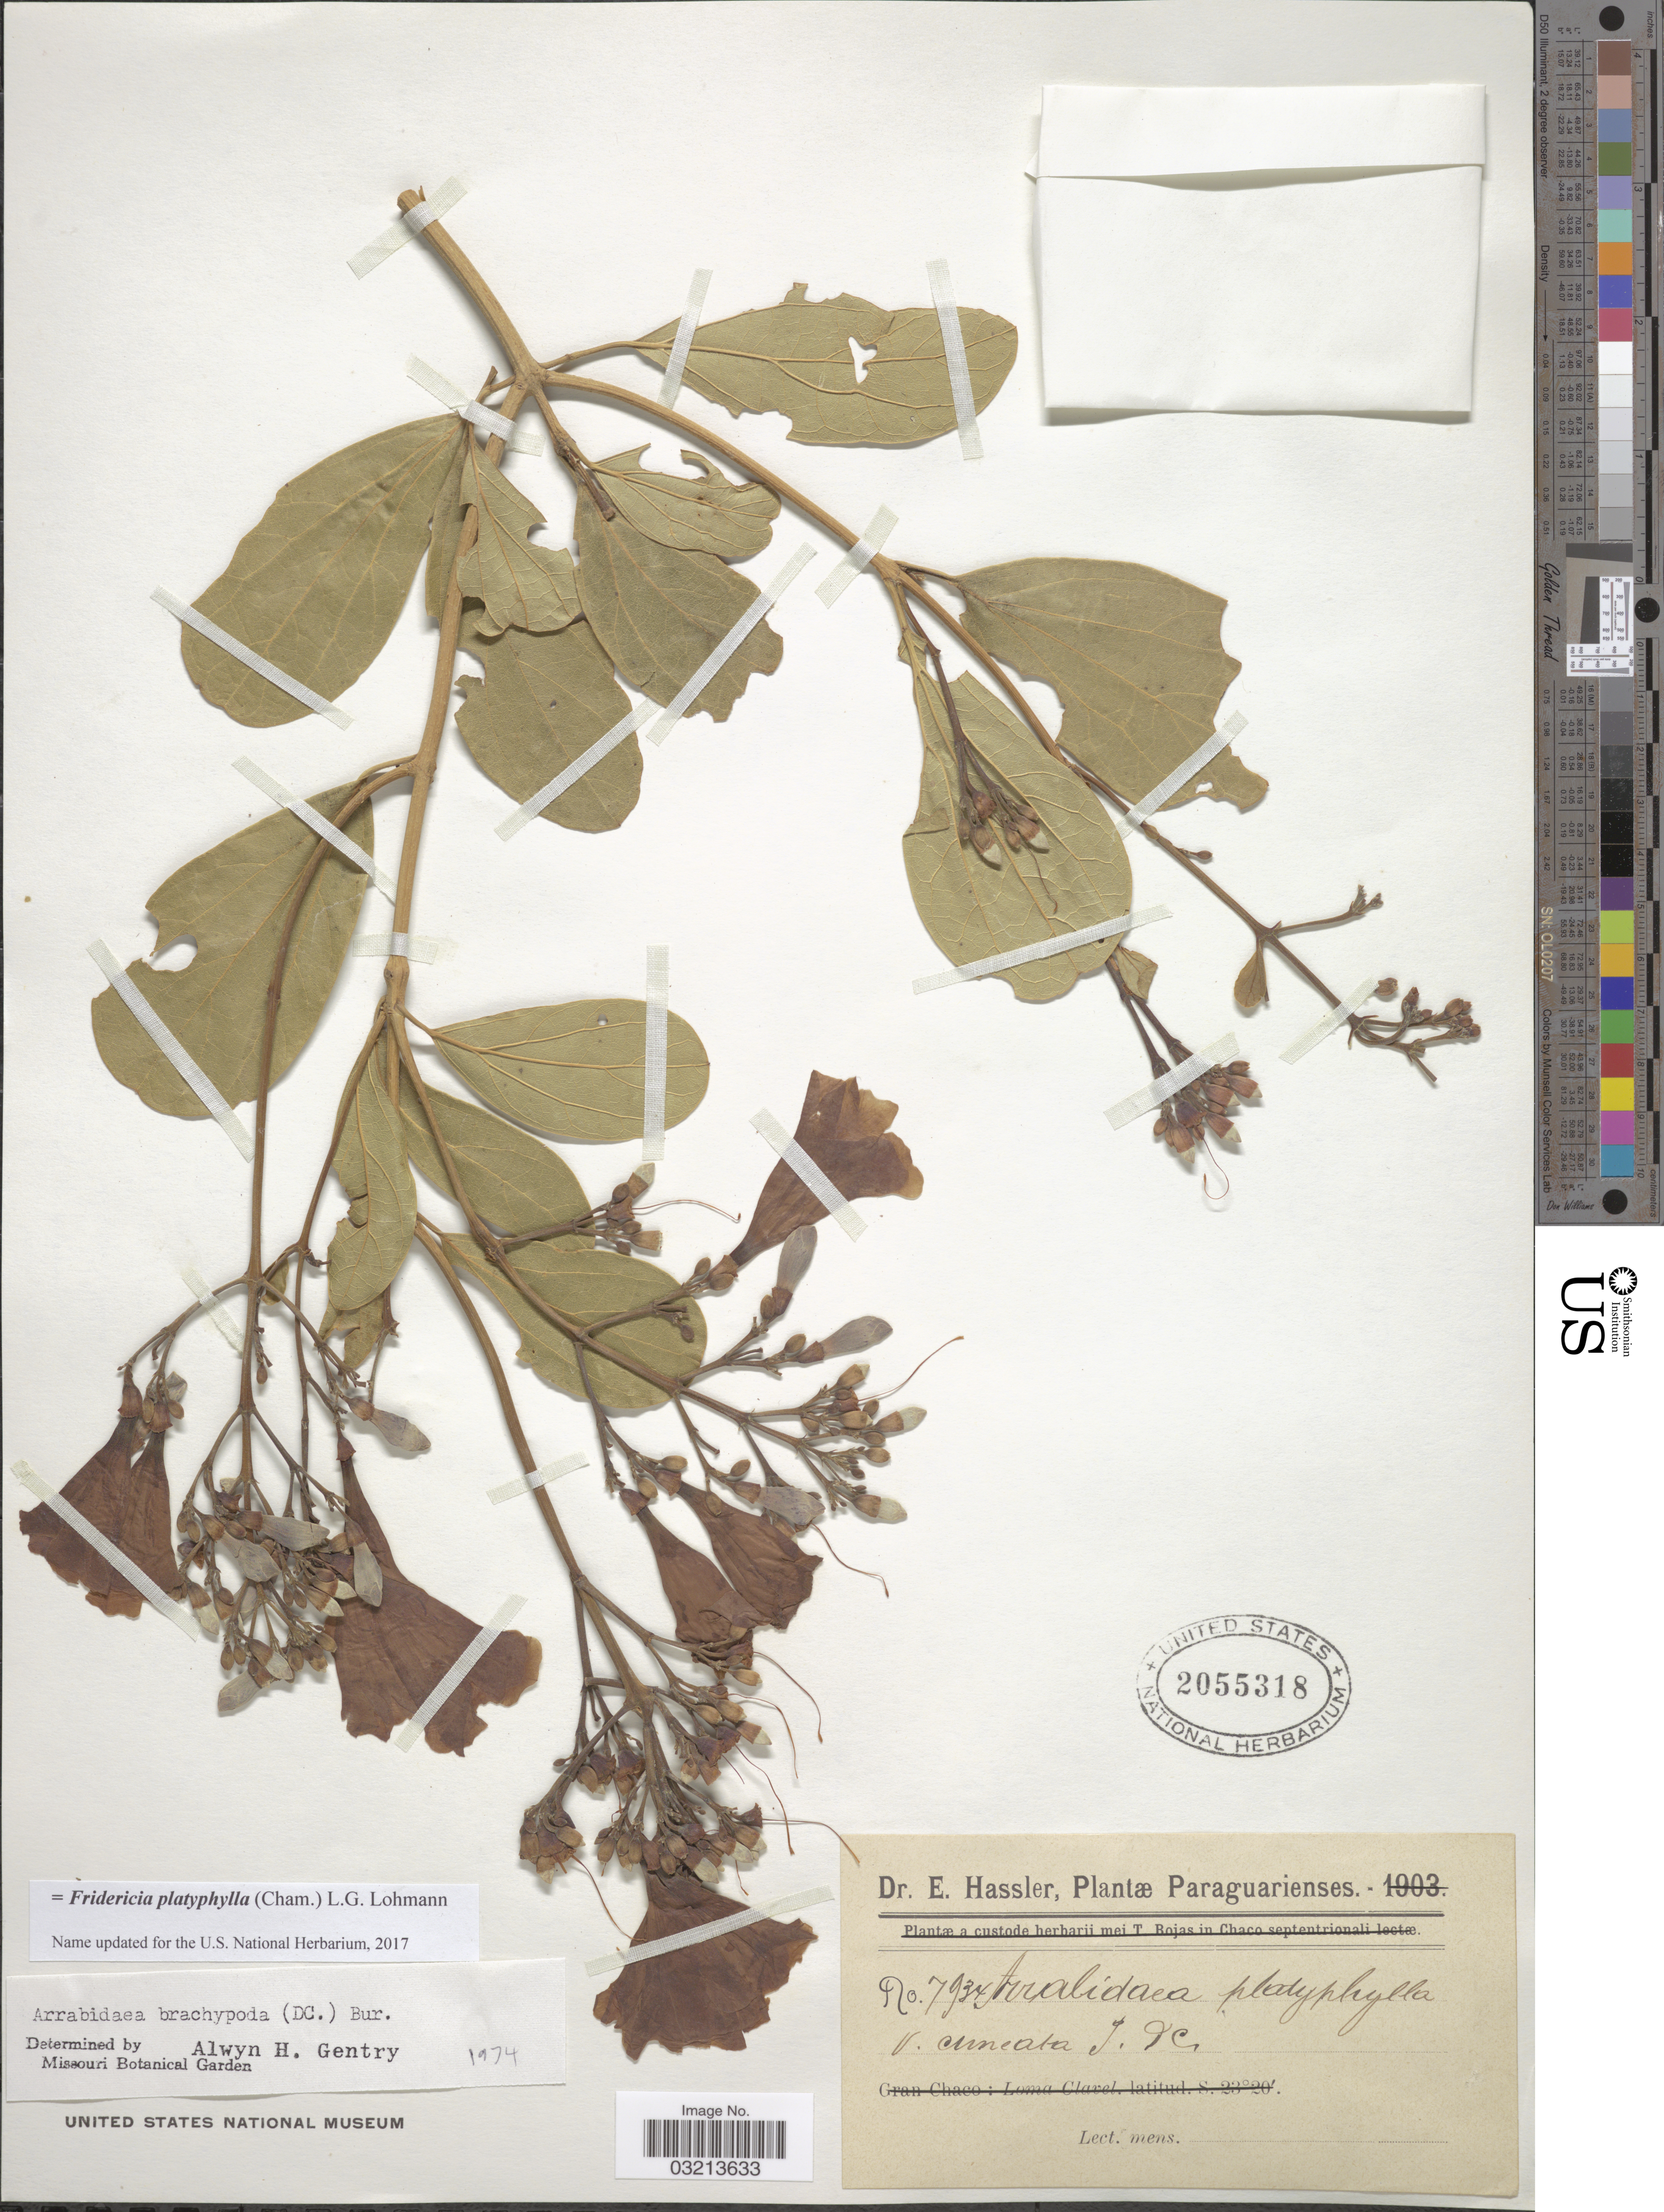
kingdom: Plantae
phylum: Tracheophyta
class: Magnoliopsida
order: Lamiales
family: Bignoniaceae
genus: Fridericia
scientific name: Fridericia platyphylla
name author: (Cham.) L.G. Lohmann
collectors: E. Hassler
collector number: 7934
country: Paraguay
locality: Paraguarienses.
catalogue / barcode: US 2055318